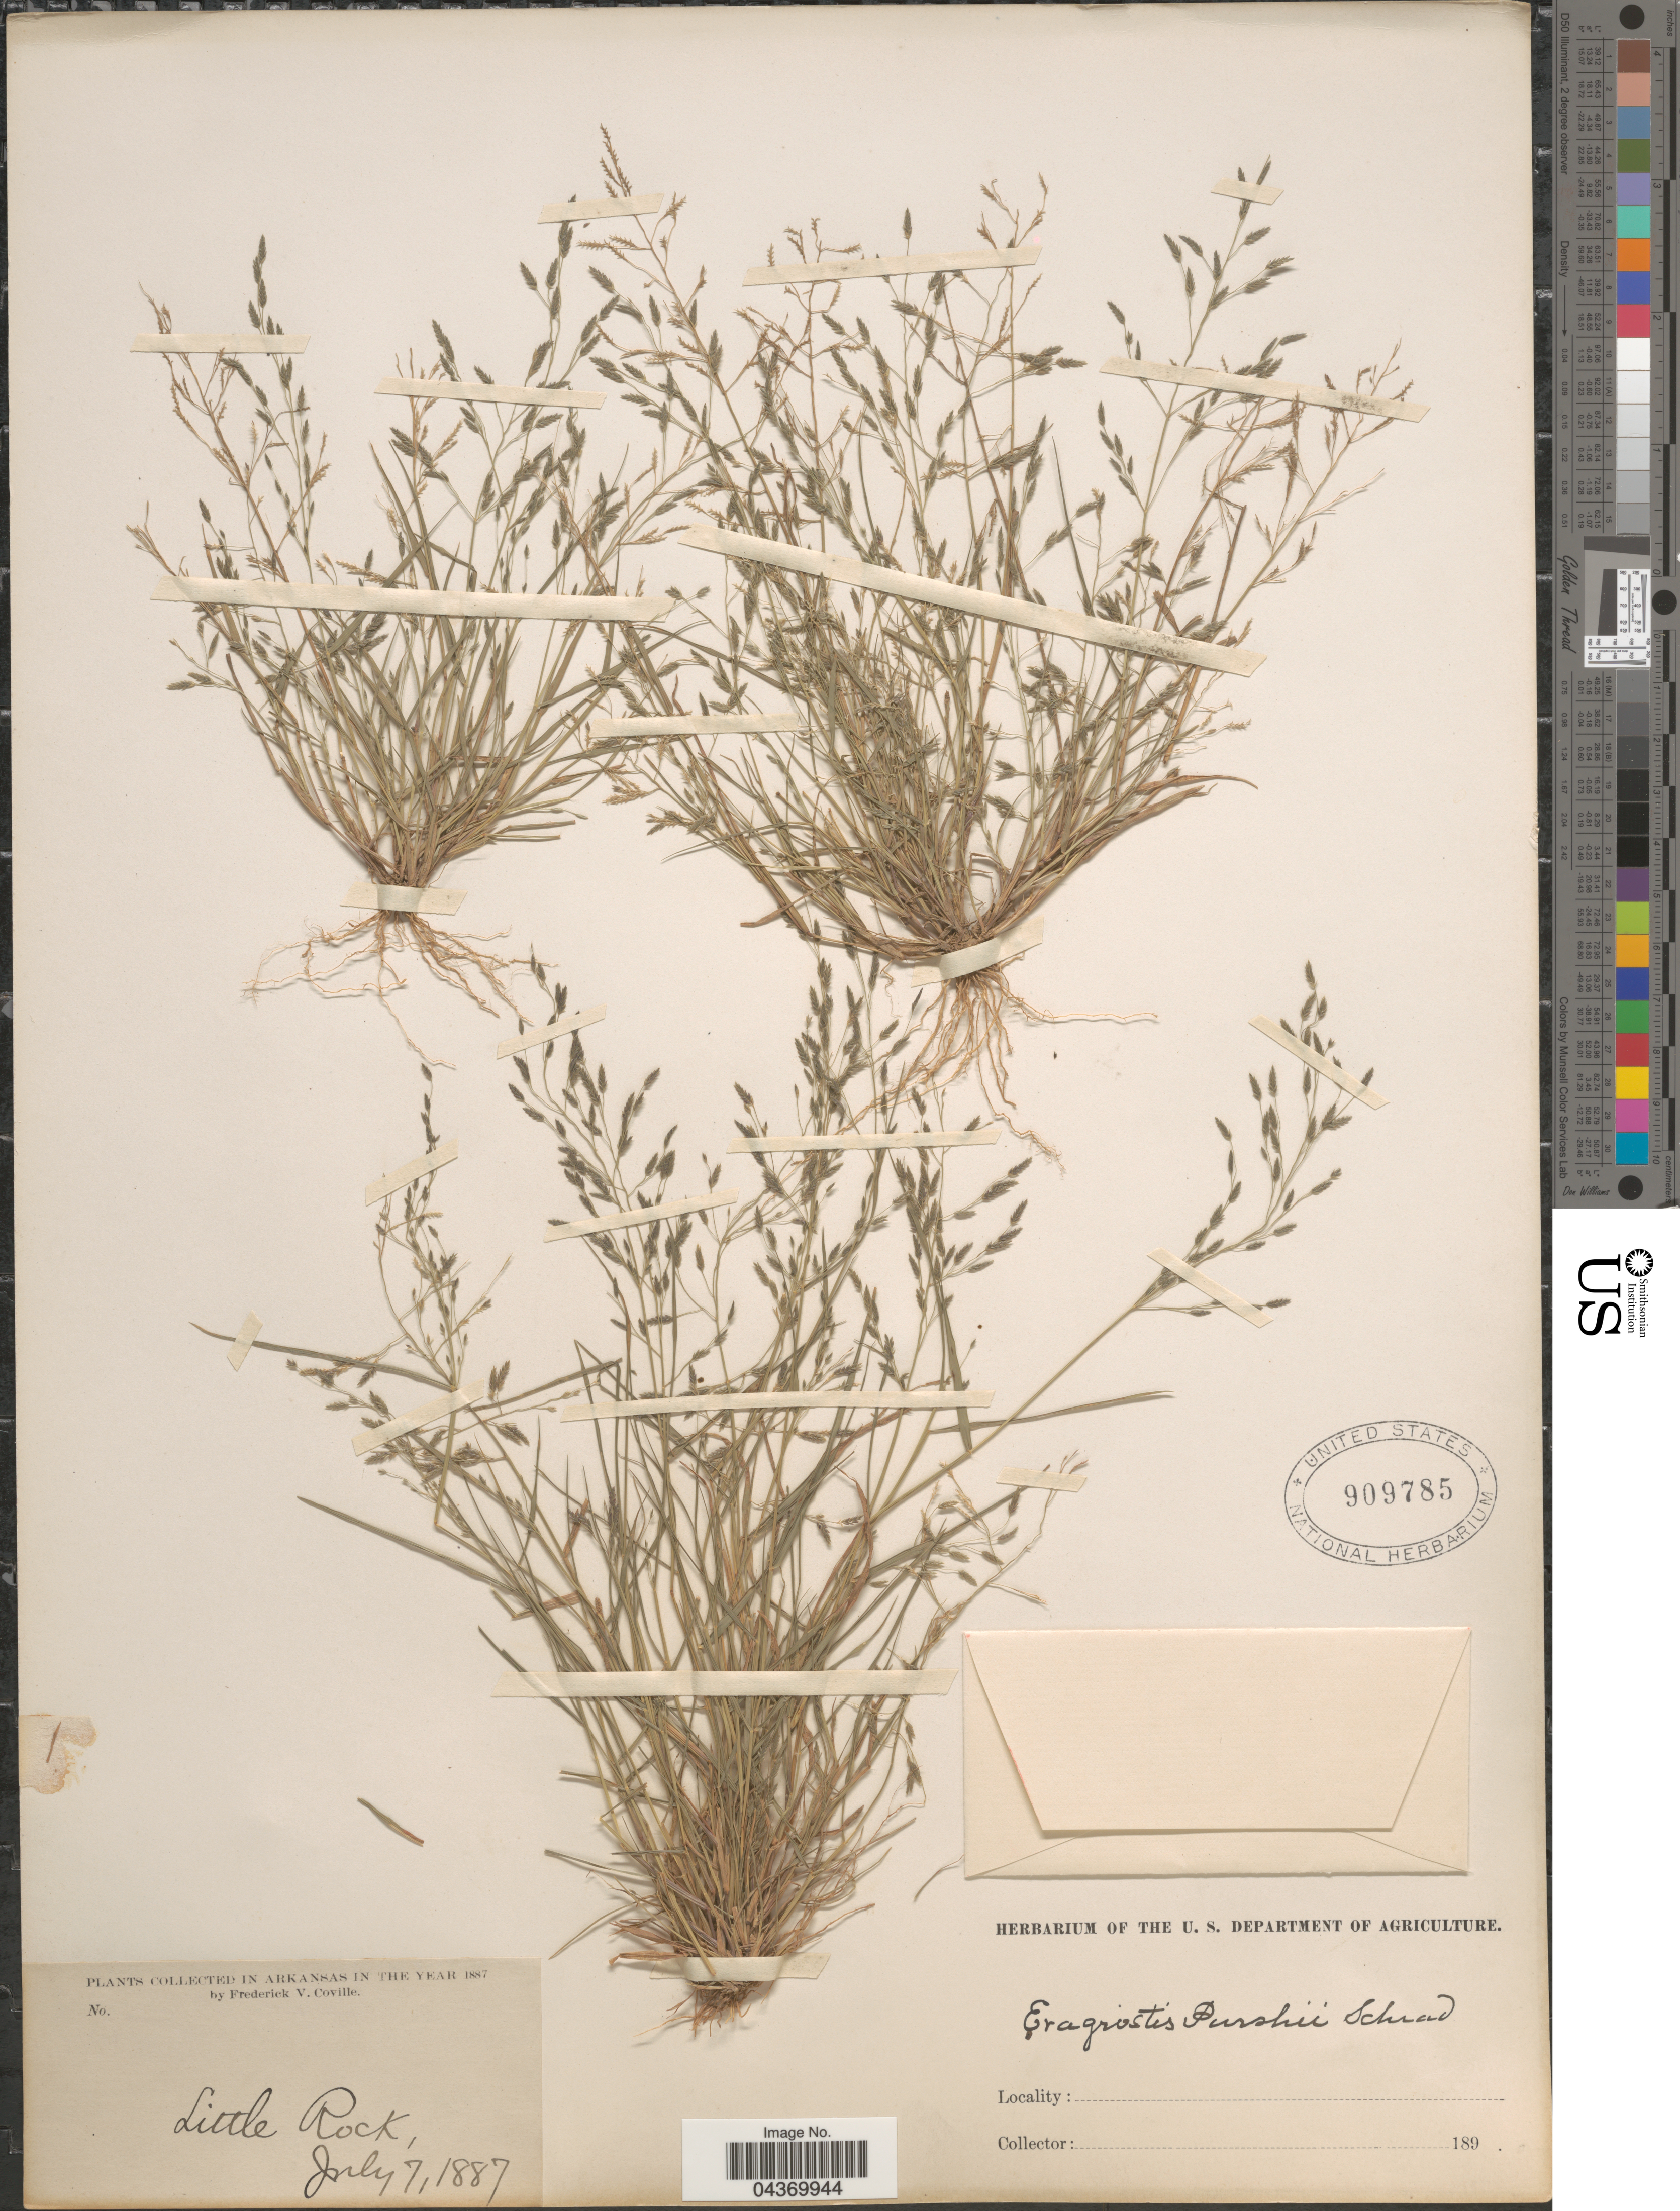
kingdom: Plantae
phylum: Tracheophyta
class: Liliopsida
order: Poales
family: Poaceae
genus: Eragrostis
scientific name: Eragrostis pectinacea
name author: (Michx.) Nees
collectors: F. V. Coville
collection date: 1887-07-07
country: United States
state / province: Arkansas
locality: Little Rock.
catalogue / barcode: US 909785